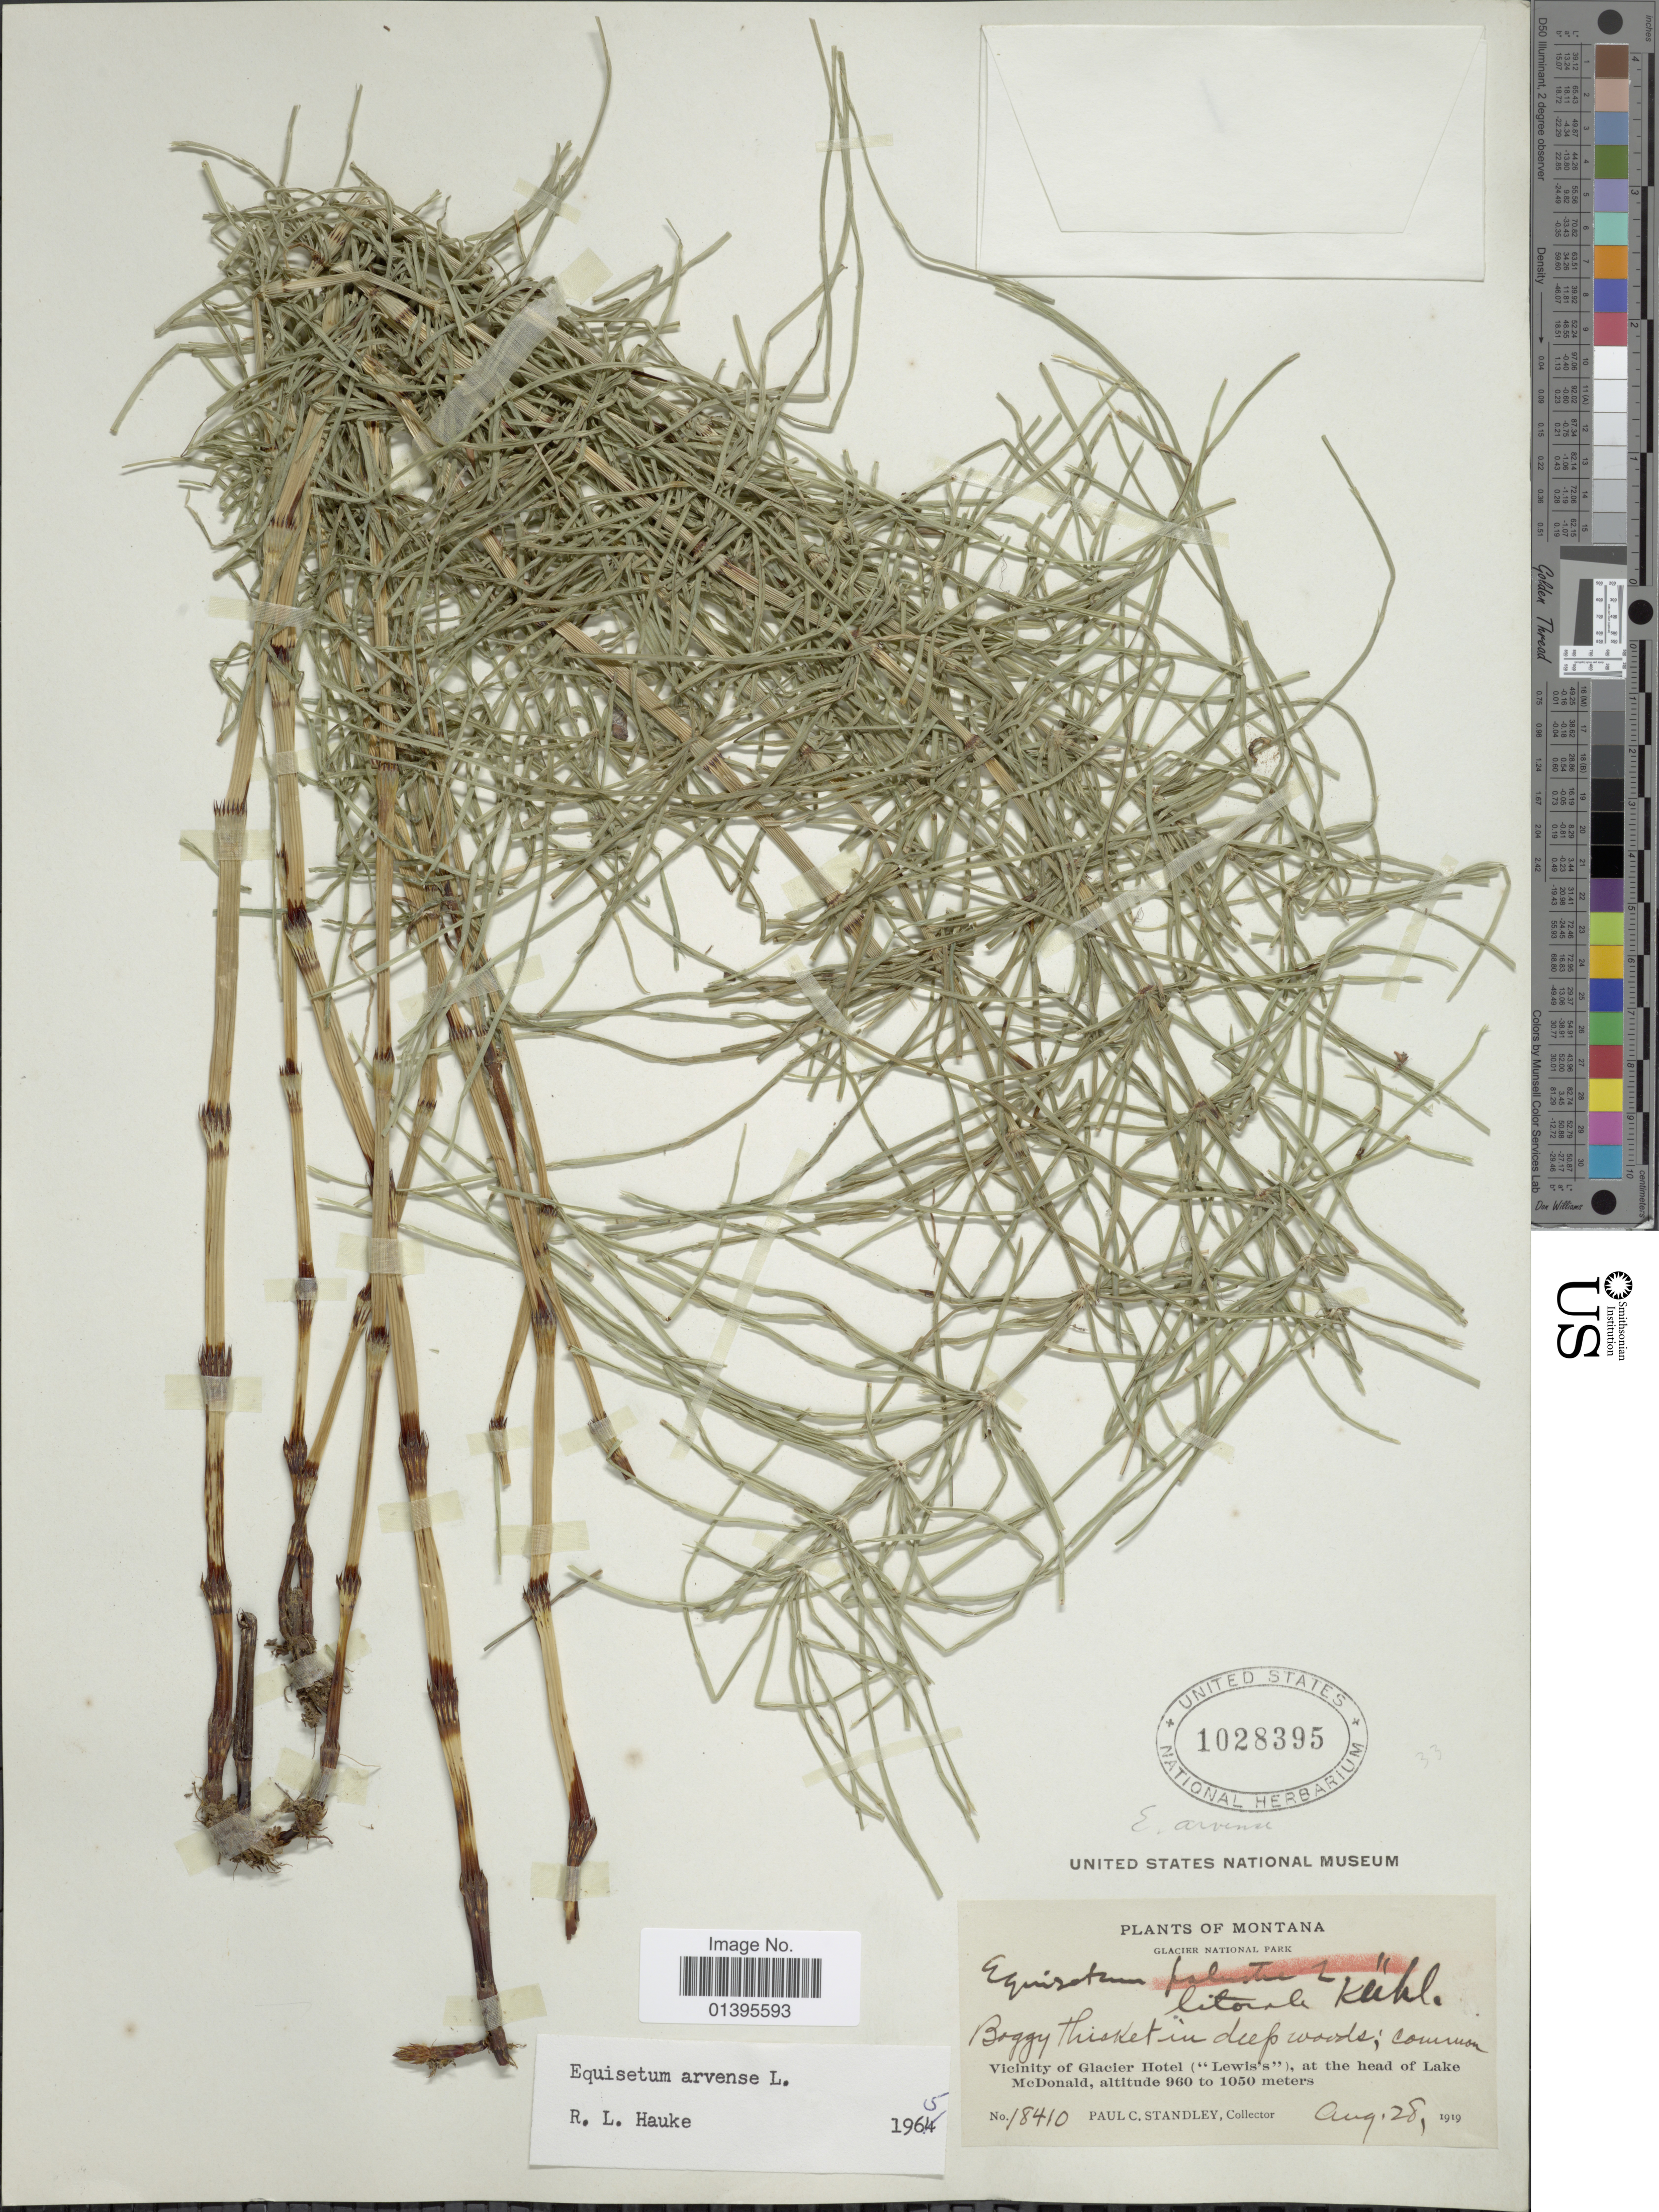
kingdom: Plantae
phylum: Tracheophyta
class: Polypodiopsida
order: Equisetales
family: Equisetaceae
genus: Equisetum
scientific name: Equisetum arvense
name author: L.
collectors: P. C. Standley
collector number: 18410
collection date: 1919-08-28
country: United States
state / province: Montana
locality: Glacier National Park. Vicinity of Glacier Hotel (Lewis's), at the head of Lake McDonald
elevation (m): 960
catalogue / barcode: US 1028395